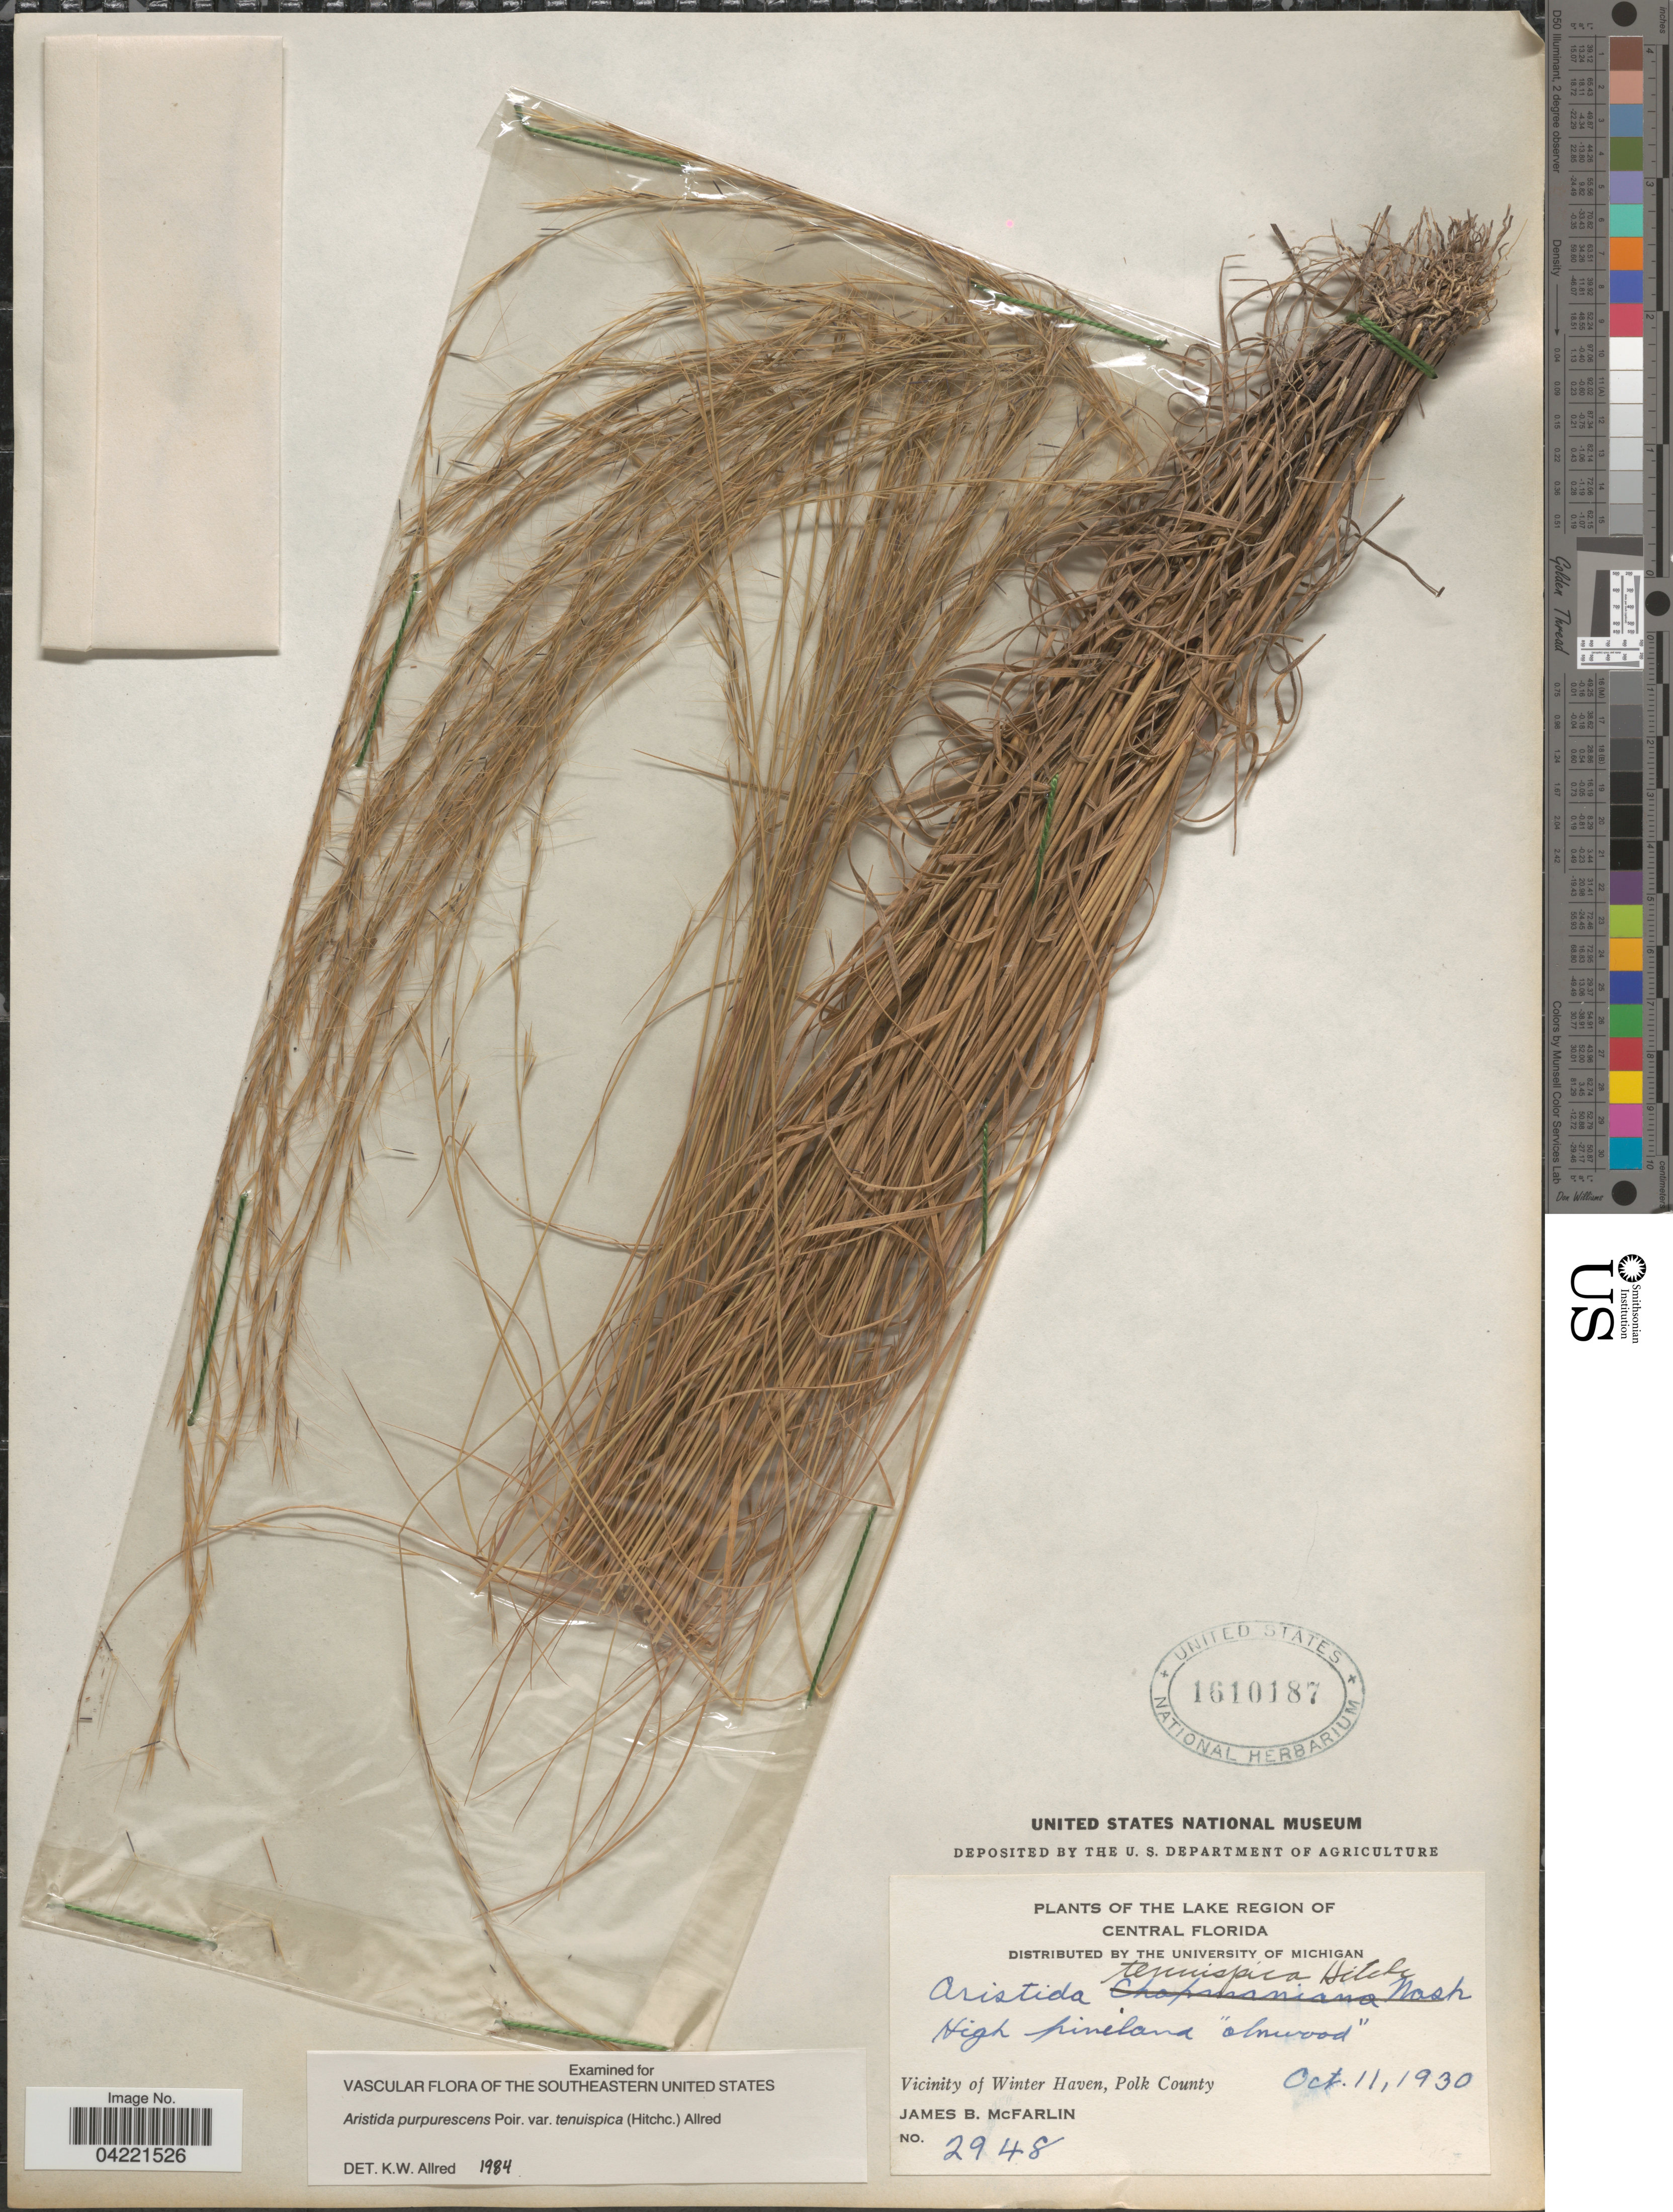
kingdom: Plantae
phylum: Tracheophyta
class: Liliopsida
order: Poales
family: Poaceae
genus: Aristida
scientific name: Aristida purpurascens var. tenuispica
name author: (Hitchc.) Allred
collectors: J. McFarlin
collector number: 2948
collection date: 1930-10-11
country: United States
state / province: Florida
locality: The Lake Region of Central Florida. Vicinity of Winter Haven, Polk County.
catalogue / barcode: US 1610187